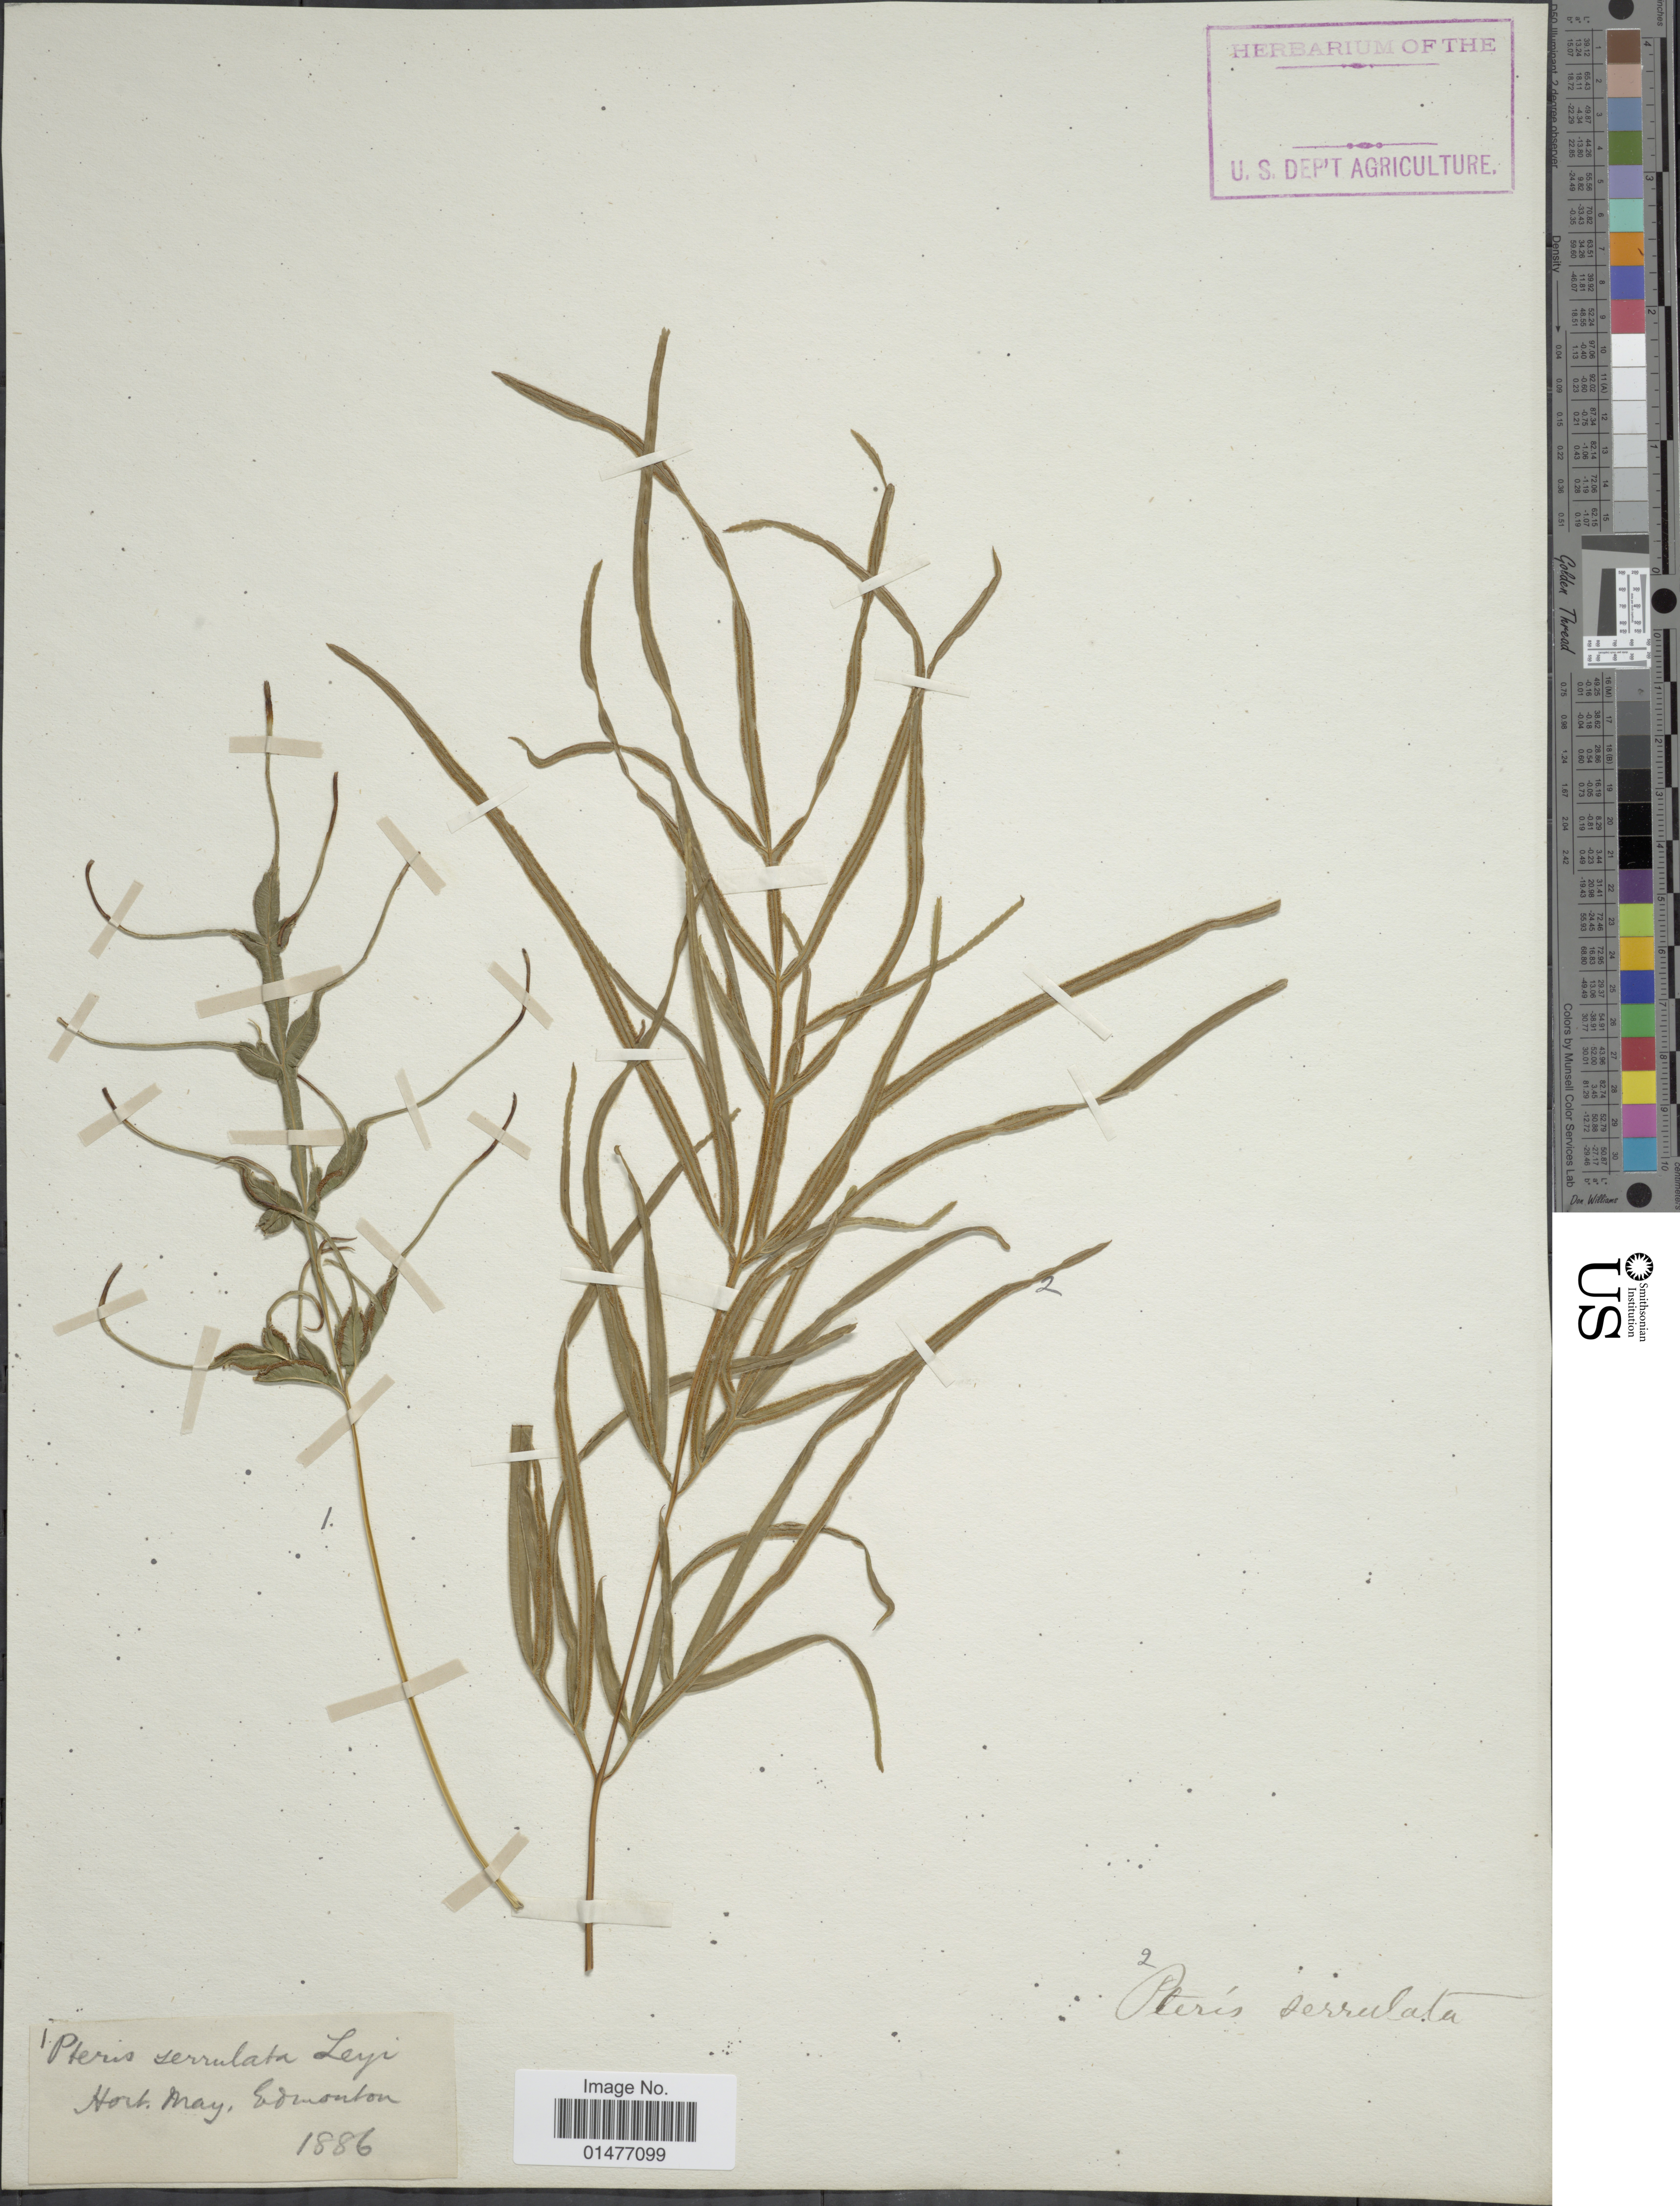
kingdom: Plantae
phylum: Tracheophyta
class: Polypodiopsida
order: Polypodiales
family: Pteridaceae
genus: Pteris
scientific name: Pteris multifida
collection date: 1886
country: Canada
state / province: Alberta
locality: Hort May Edmonton